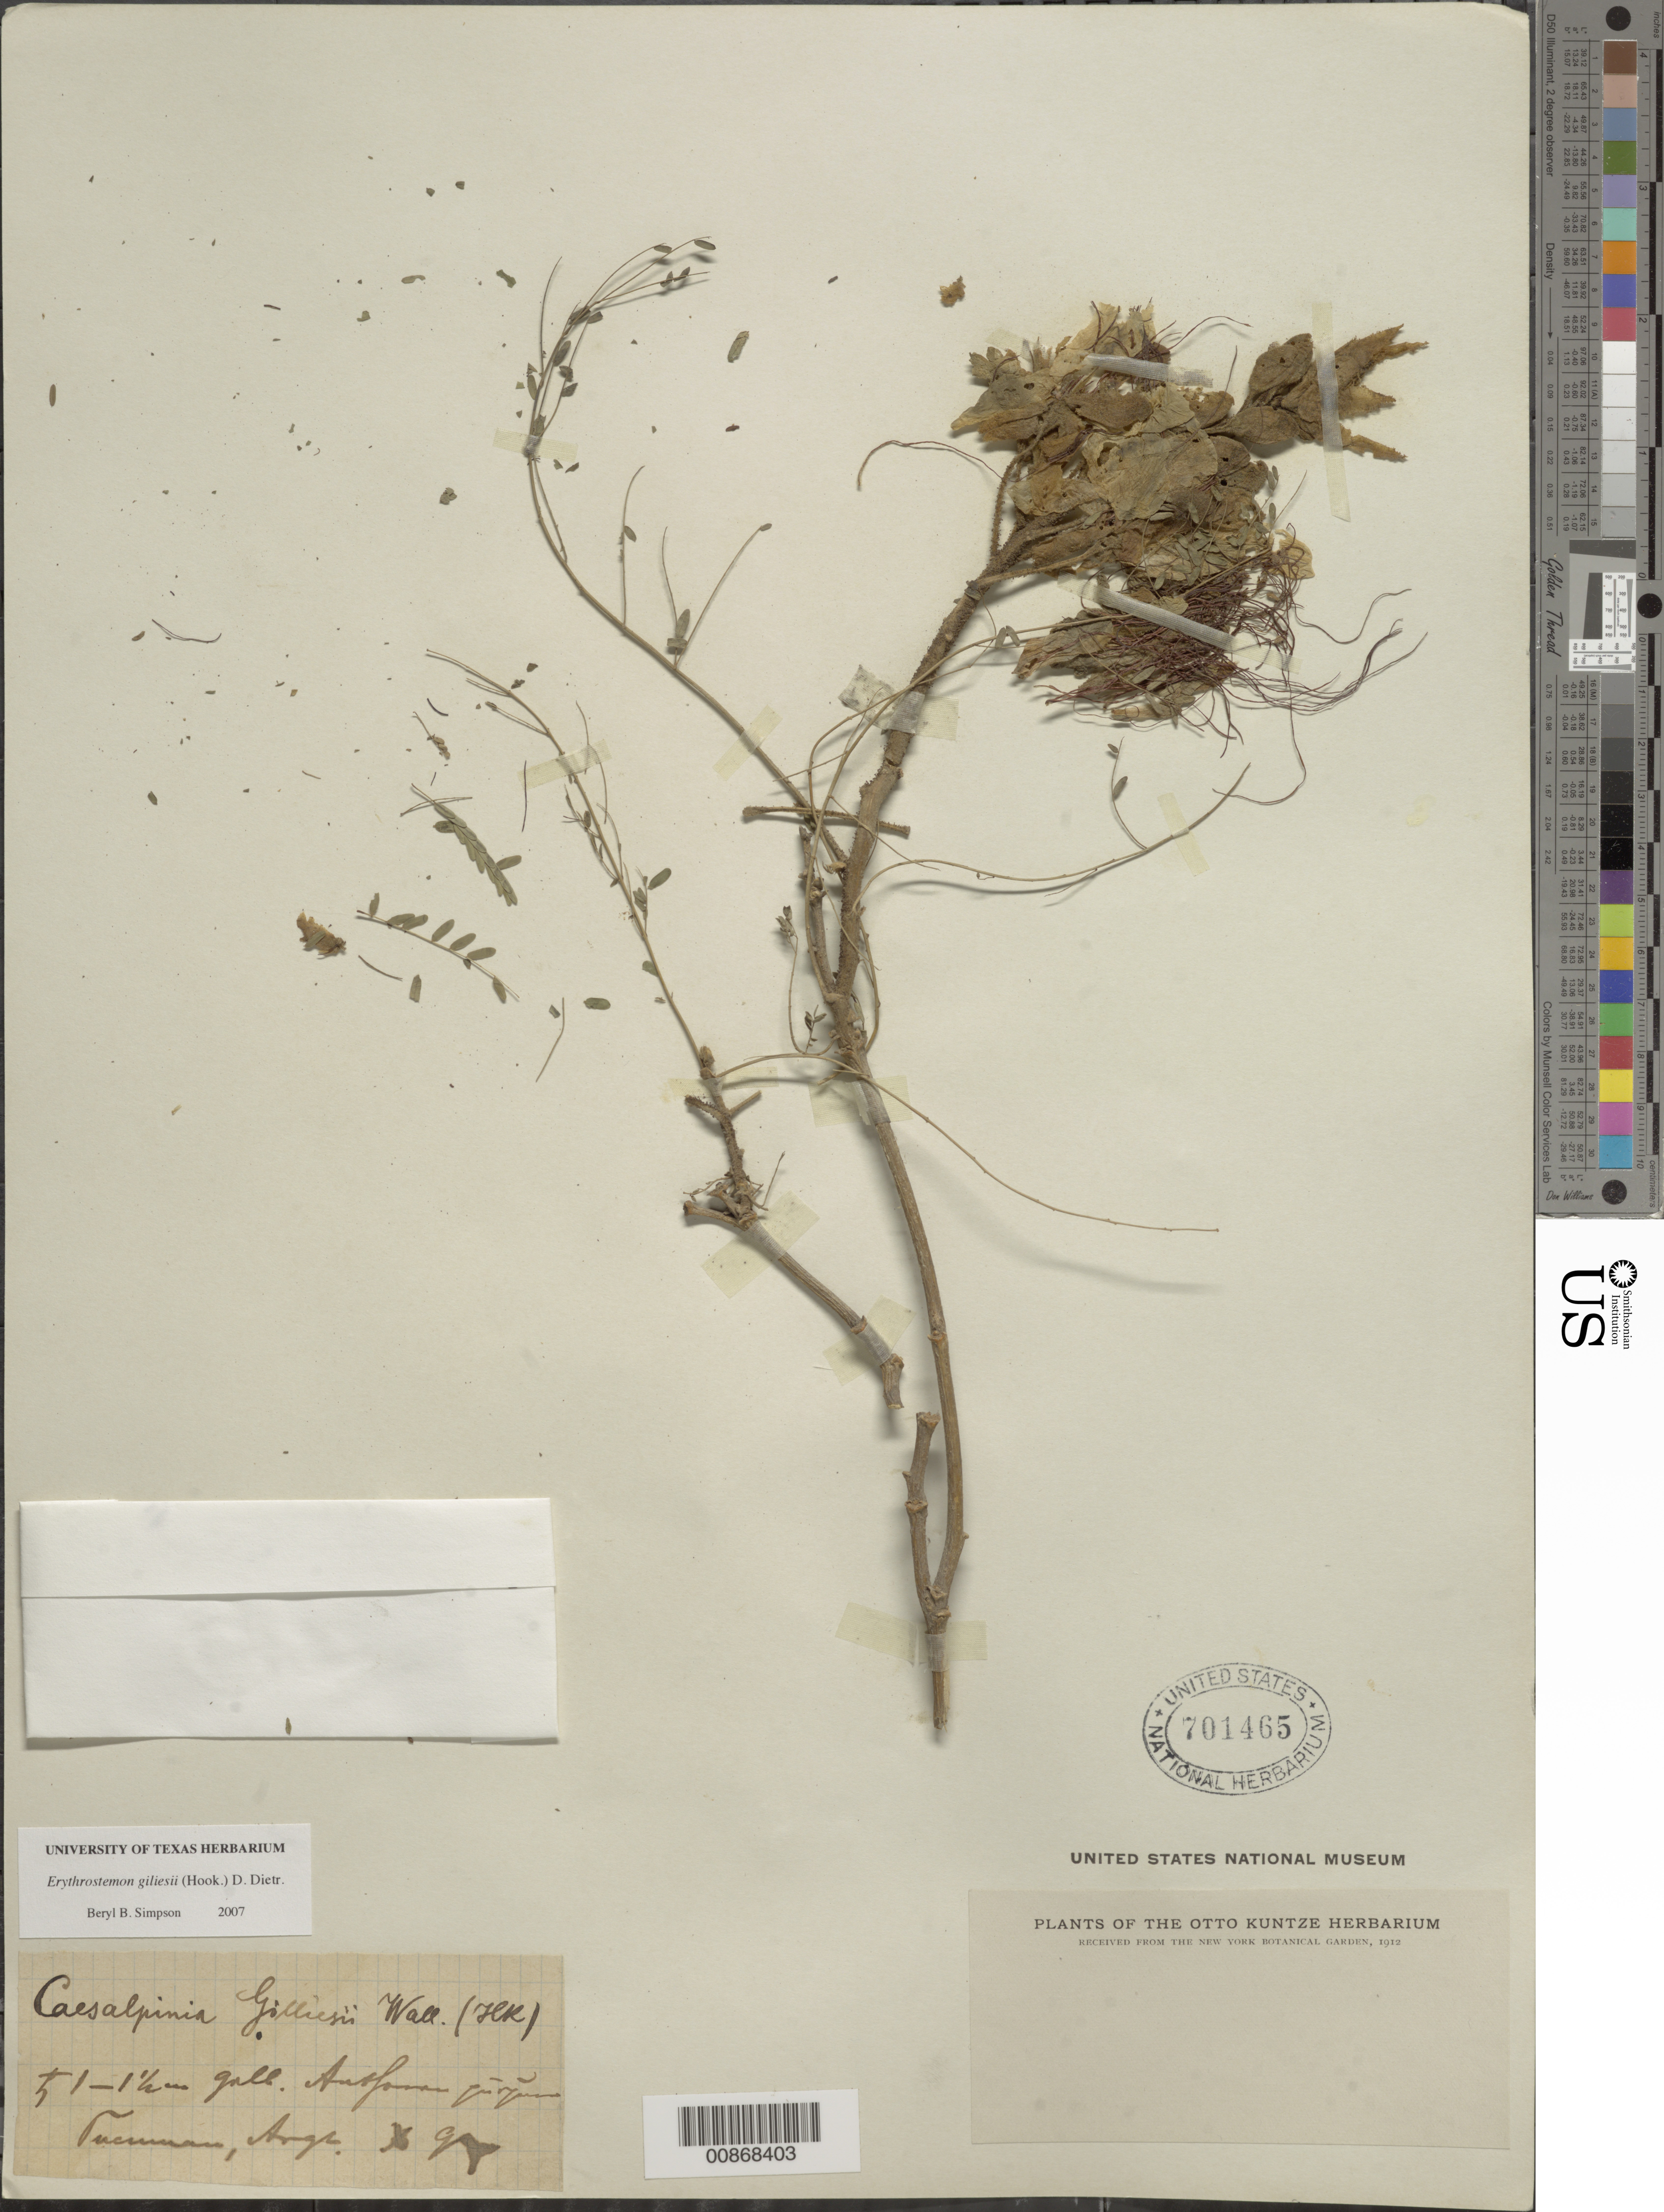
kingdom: Plantae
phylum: Tracheophyta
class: Magnoliopsida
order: Fabales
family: Fabaceae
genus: Erythrostemon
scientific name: Erythrostemon gilliesii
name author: (Hook.) Klotzsch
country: Argentina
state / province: Tucumán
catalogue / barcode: US 701465